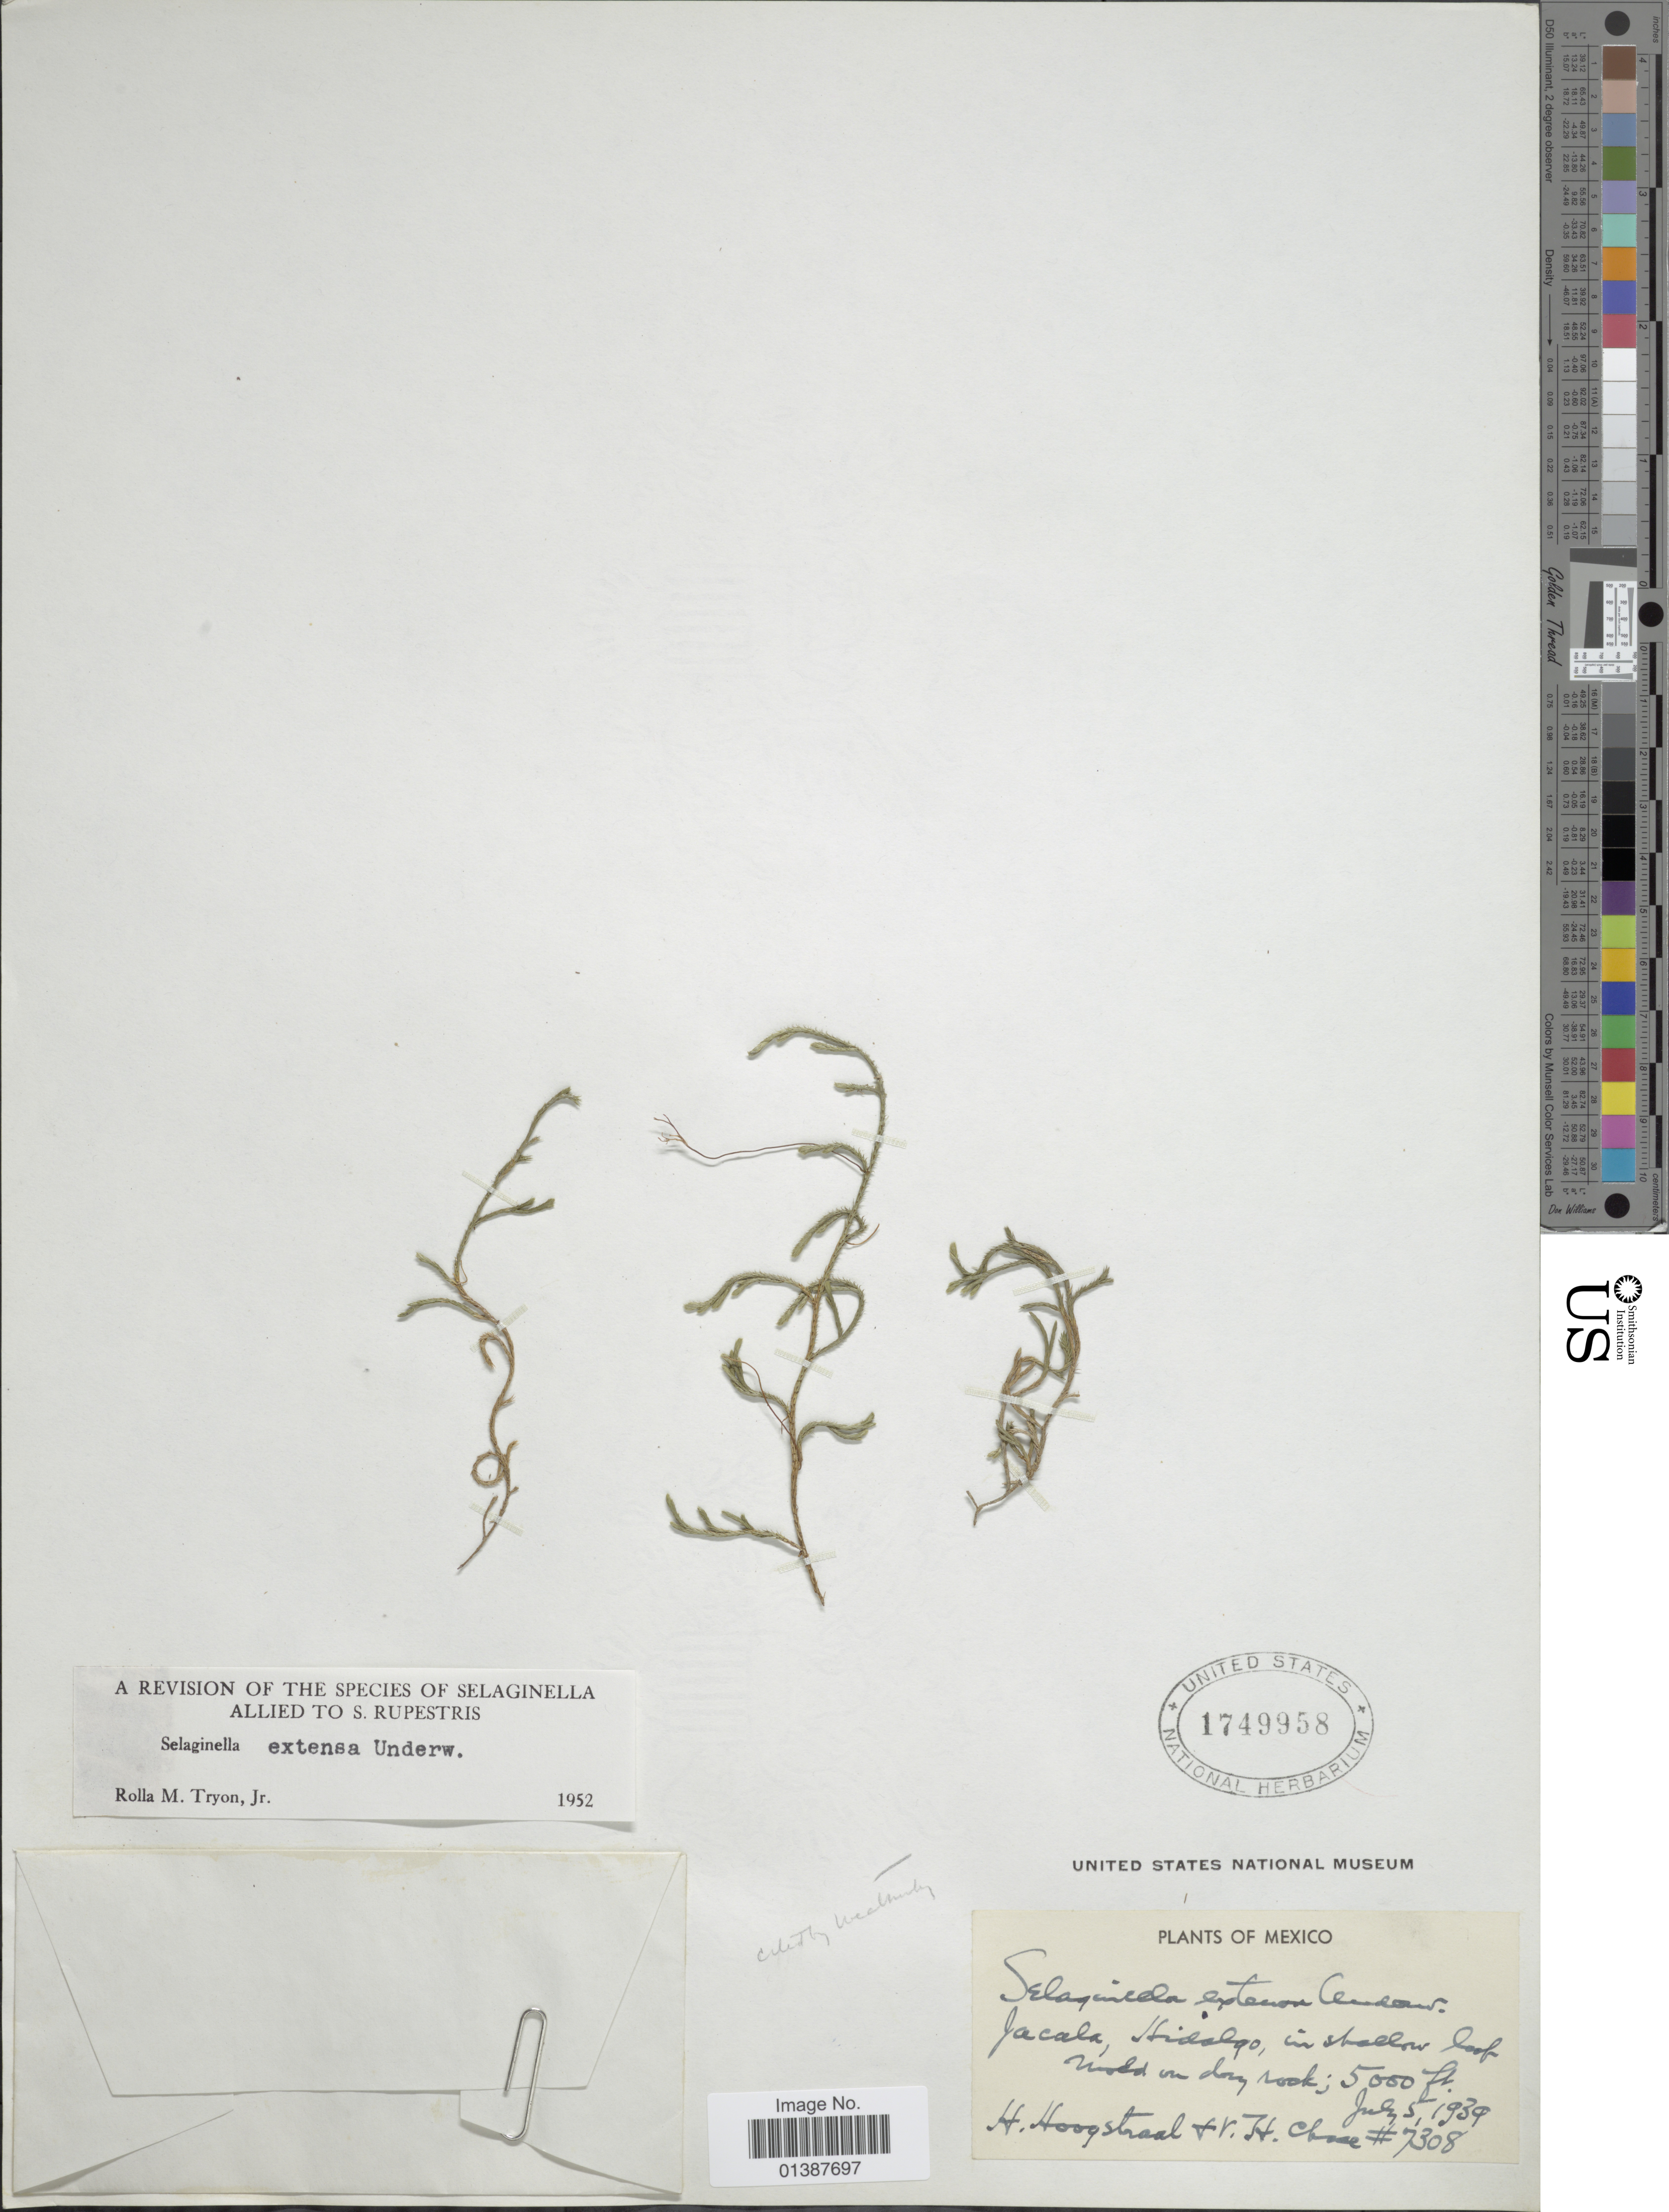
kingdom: Plantae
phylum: Tracheophyta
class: Lycopodiopsida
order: Selaginellales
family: Selaginellaceae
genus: Selaginella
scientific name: Selaginella extensa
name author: Underw.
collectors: H. Hoogstraal & V. H. Chase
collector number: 7308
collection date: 1939-07-05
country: Mexico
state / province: Hidalgo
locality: Jacala, Hidalgo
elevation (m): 1524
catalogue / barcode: US 1749958